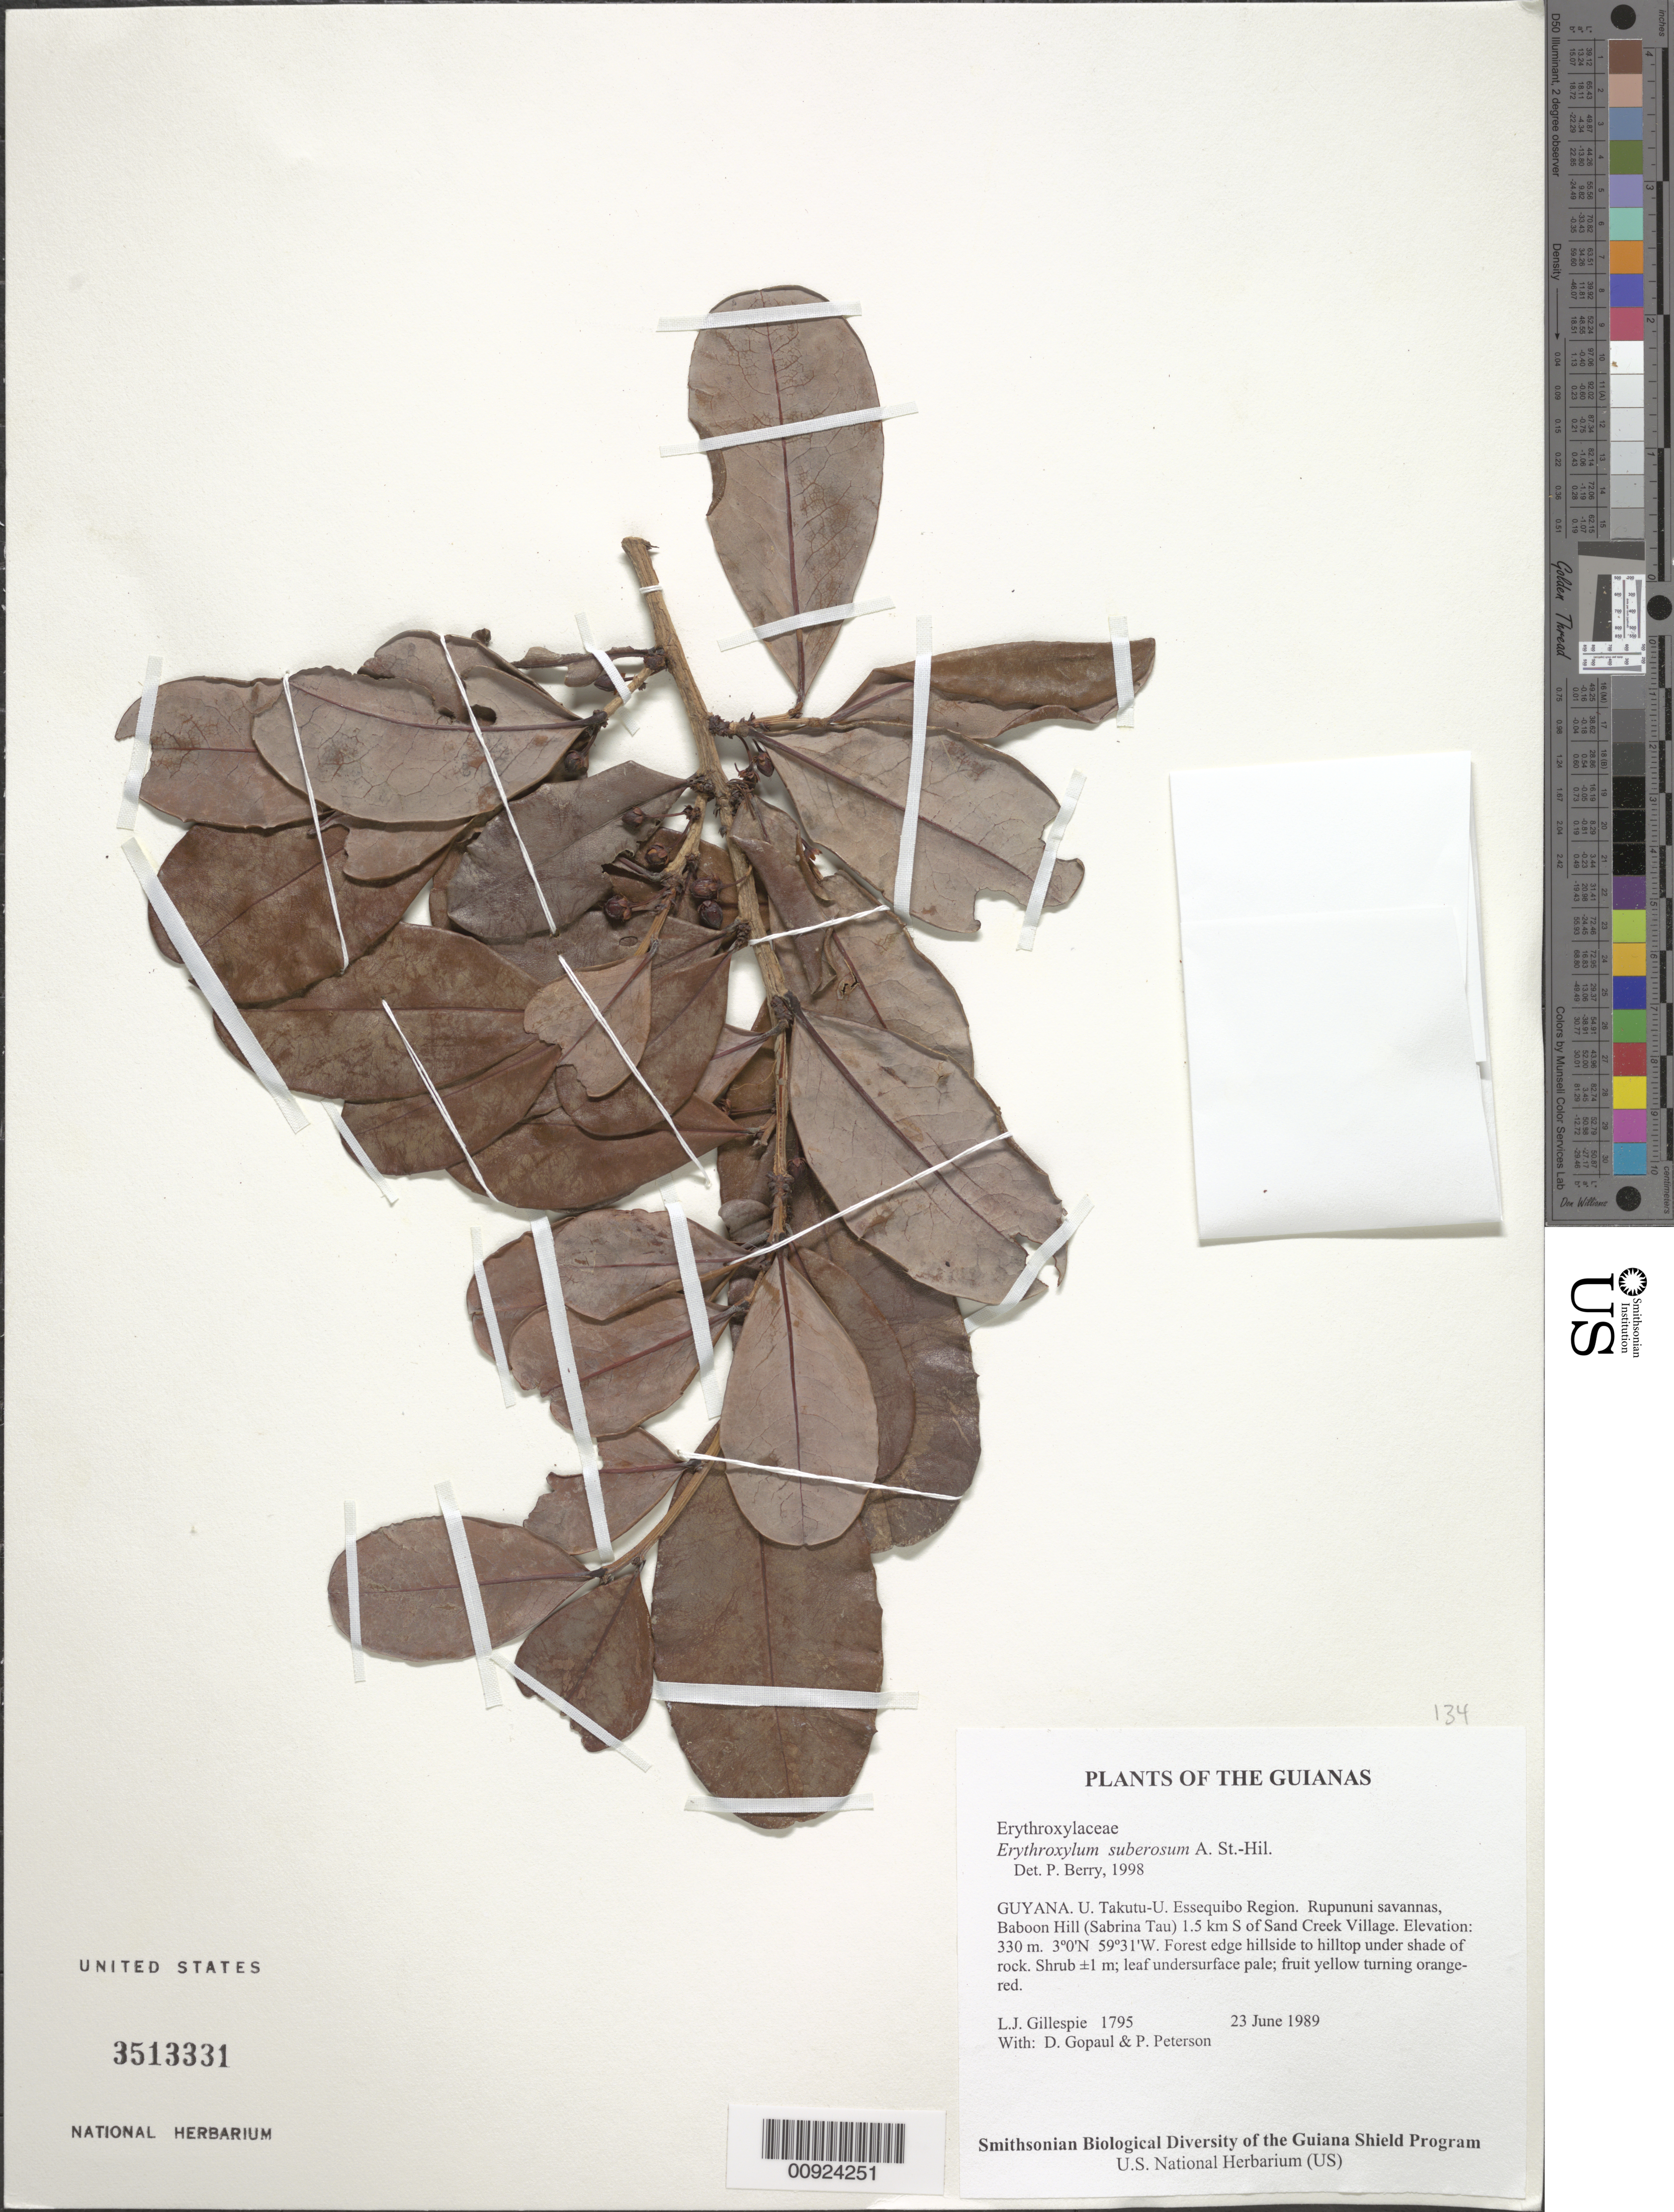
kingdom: Plantae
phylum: Tracheophyta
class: Magnoliopsida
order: Malpighiales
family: Erythroxylaceae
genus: Erythroxylum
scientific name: Erythroxylum suberosum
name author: A. St.-Hil.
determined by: Berry, P. E., (WIS), University of Wisconsin - Madison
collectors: L. J. Gillespie, D. Gopaul & P. M. Peterson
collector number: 1795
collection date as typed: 23 June 1989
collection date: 1989-06-23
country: Guyana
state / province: U. Takutu-U. Essequibo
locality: Rupununi savannas, Baboon Hill (Sabrina Tau) 1.5 km S of Sand Creek Village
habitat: Forest edge hillside to hilltop under shade of rock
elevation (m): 330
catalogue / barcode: US 3513331